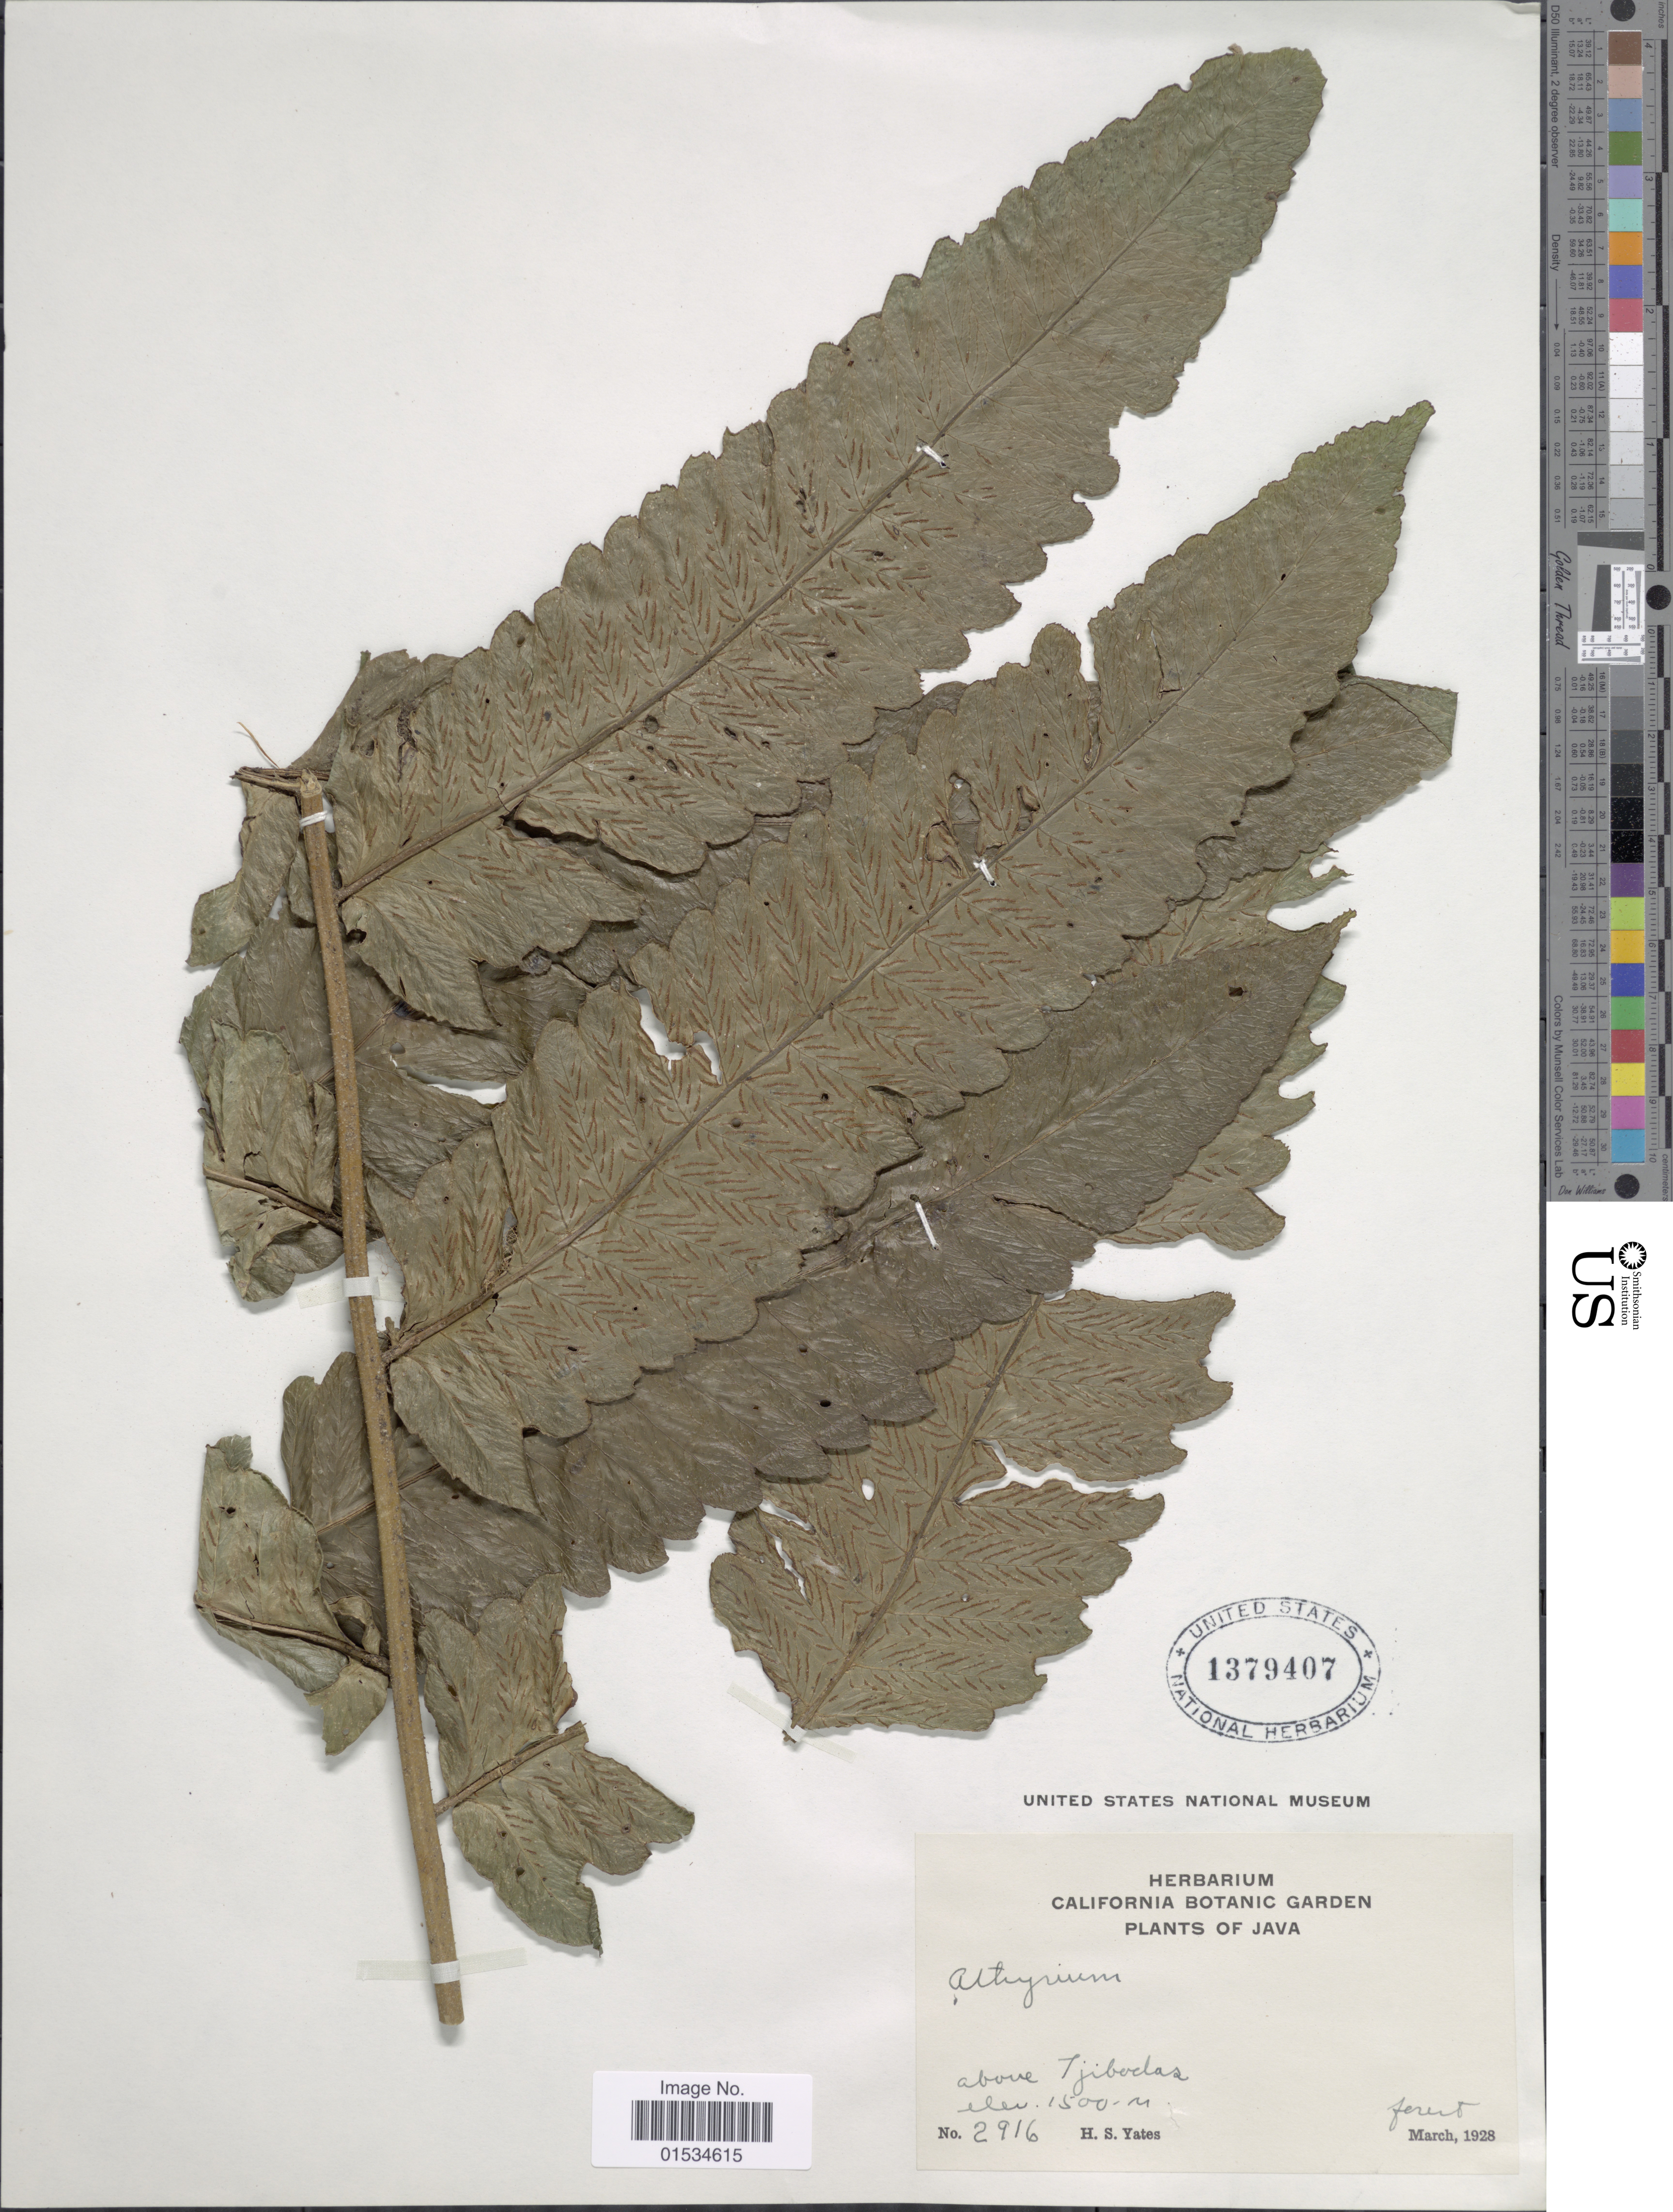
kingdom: Plantae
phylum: Tracheophyta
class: Polypodiopsida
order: Polypodiales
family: Athyriaceae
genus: Diplazium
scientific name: Diplazium accendens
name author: Blume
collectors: H. S. Yates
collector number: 2916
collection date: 1928-03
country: Indonesia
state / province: Java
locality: Above Tjiberlas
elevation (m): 1500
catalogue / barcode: US 1379407